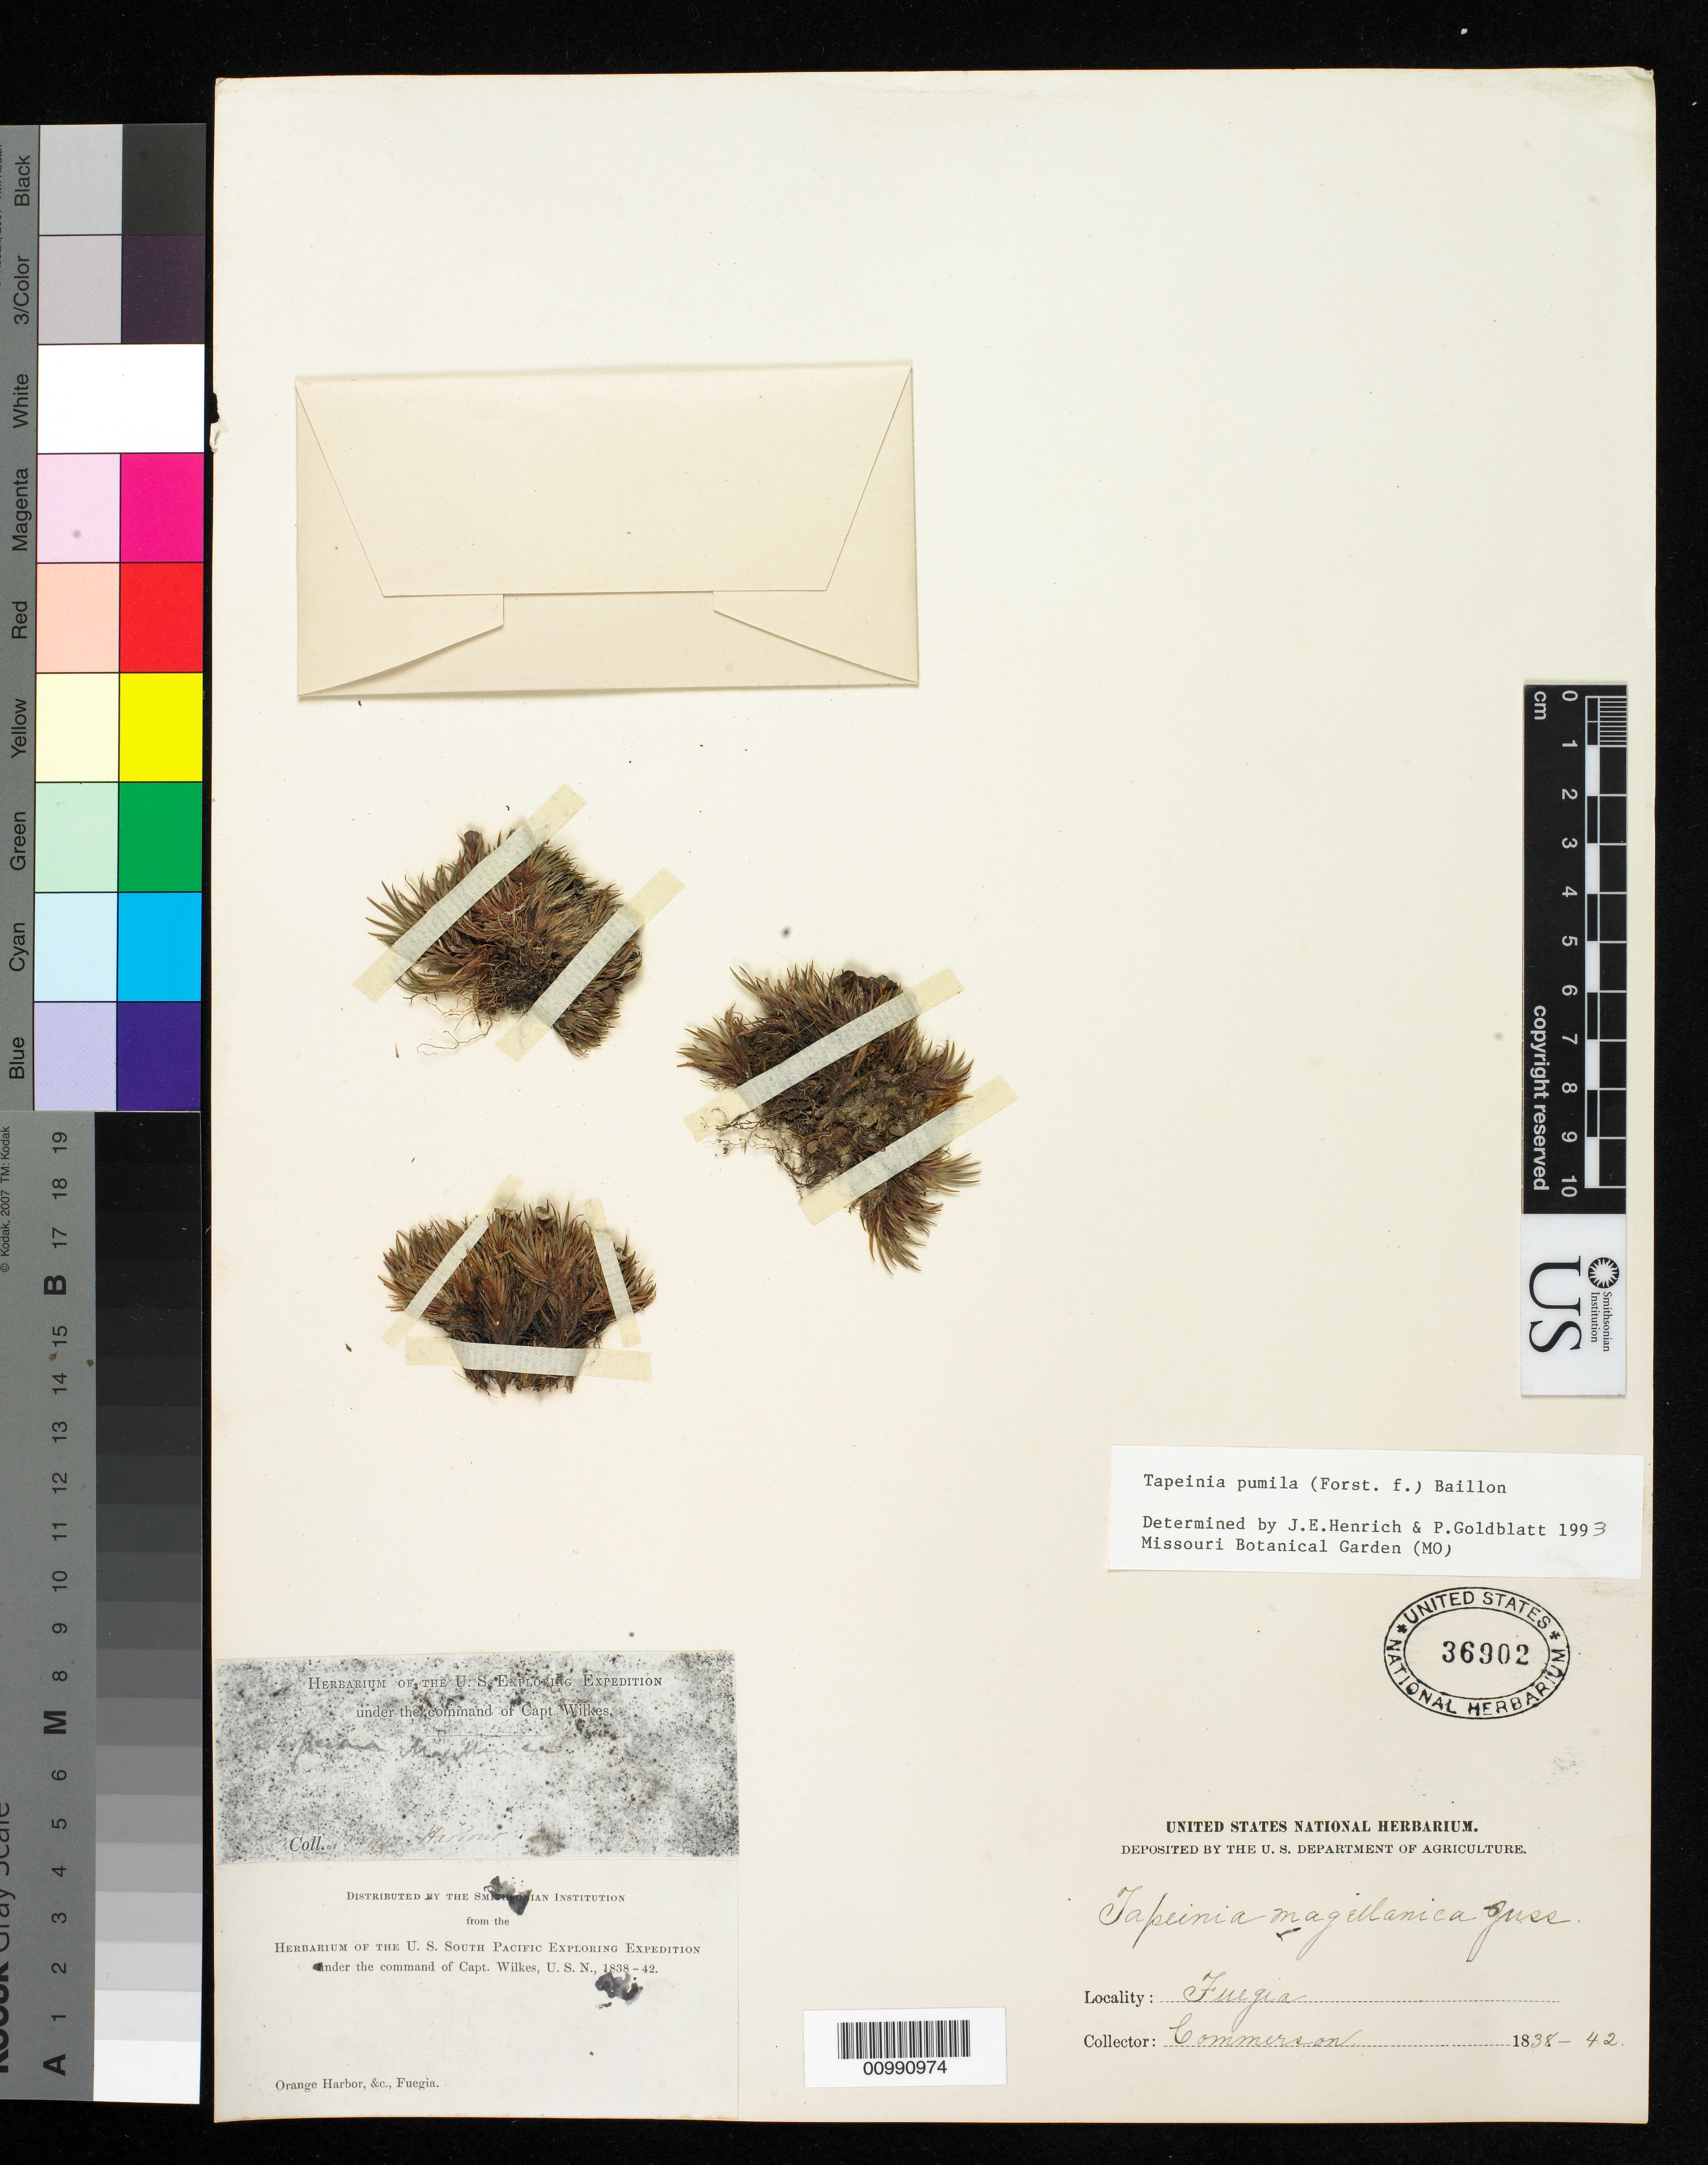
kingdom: Plantae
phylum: Tracheophyta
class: Liliopsida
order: Asparagales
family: Iridaceae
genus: Tapeinia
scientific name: Tapeinia pumila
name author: (G. Forst.) Baill.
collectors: Wilkes Explor. Exped.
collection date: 1838/1842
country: Argentina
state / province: Tierra del Fuego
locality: Orange Harbor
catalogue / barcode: US 36902